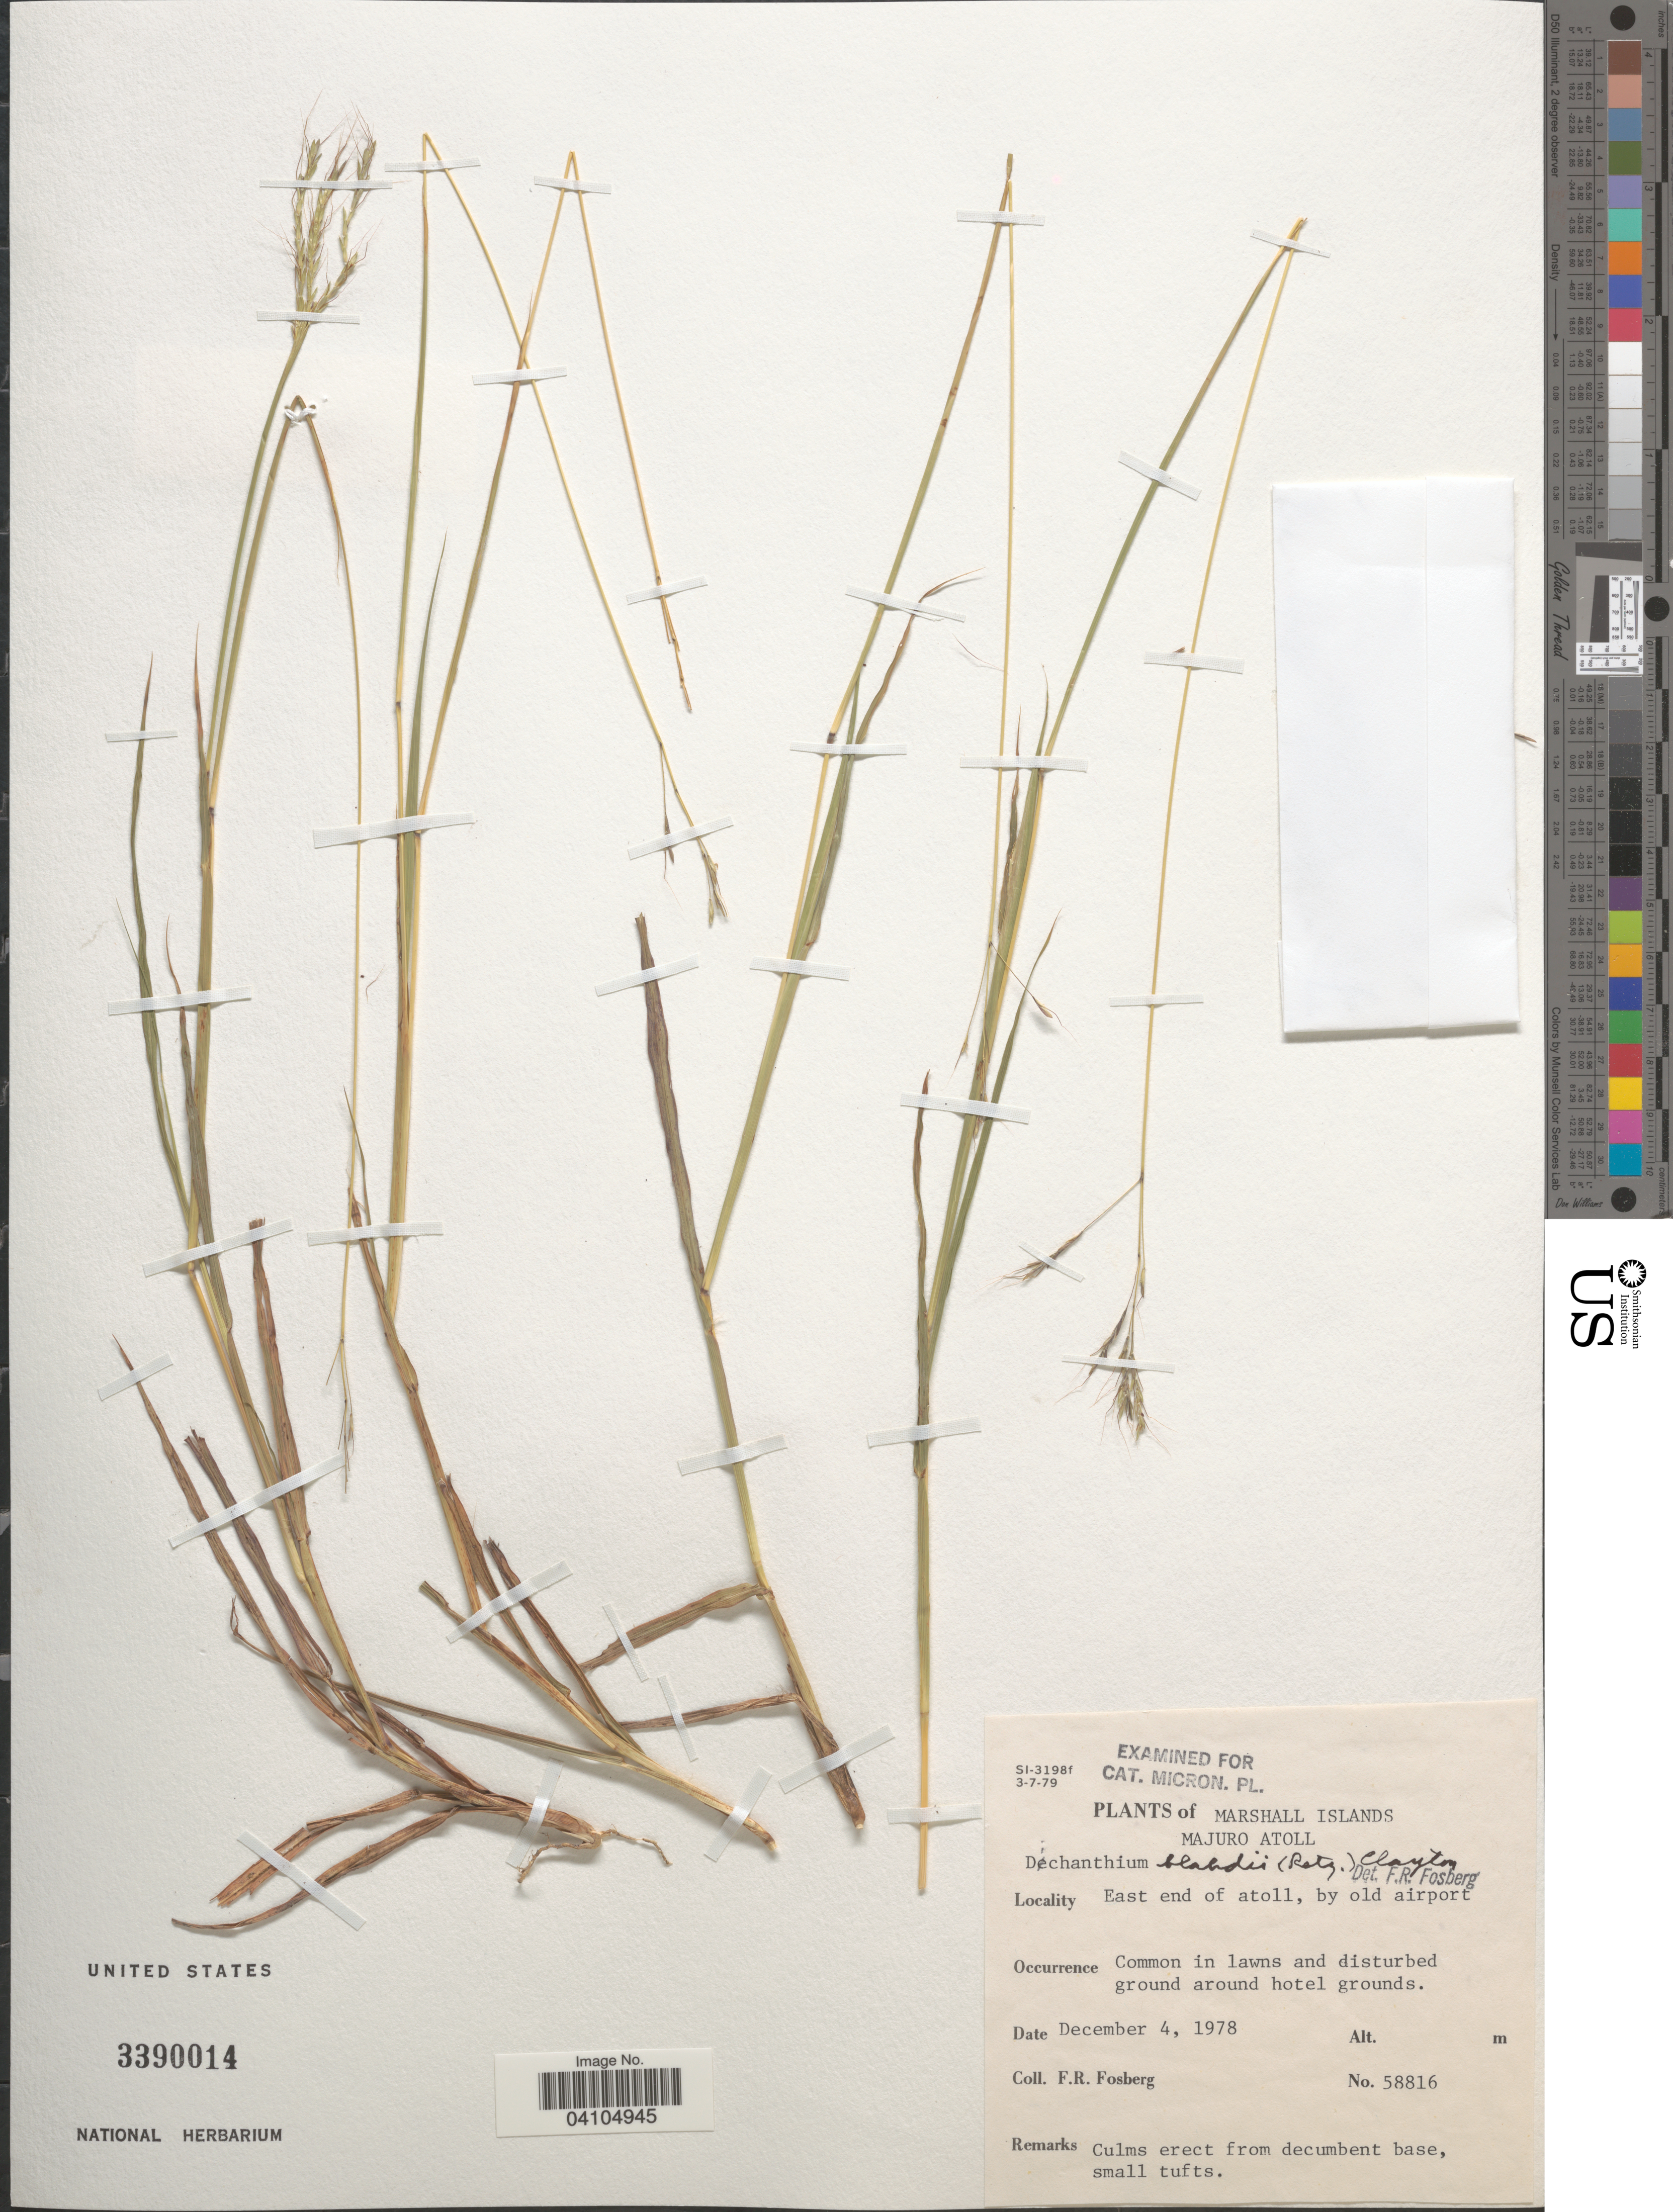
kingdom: Plantae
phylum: Tracheophyta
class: Liliopsida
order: Poales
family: Poaceae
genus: Bothriochloa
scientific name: Bothriochloa bladhii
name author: (Retz.) S.T. Blake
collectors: F. R. Fosberg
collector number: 58816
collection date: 1978-12-04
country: Marshall Islands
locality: Majuro Atoll. East end of atoll, by old airport.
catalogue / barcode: US 3390014